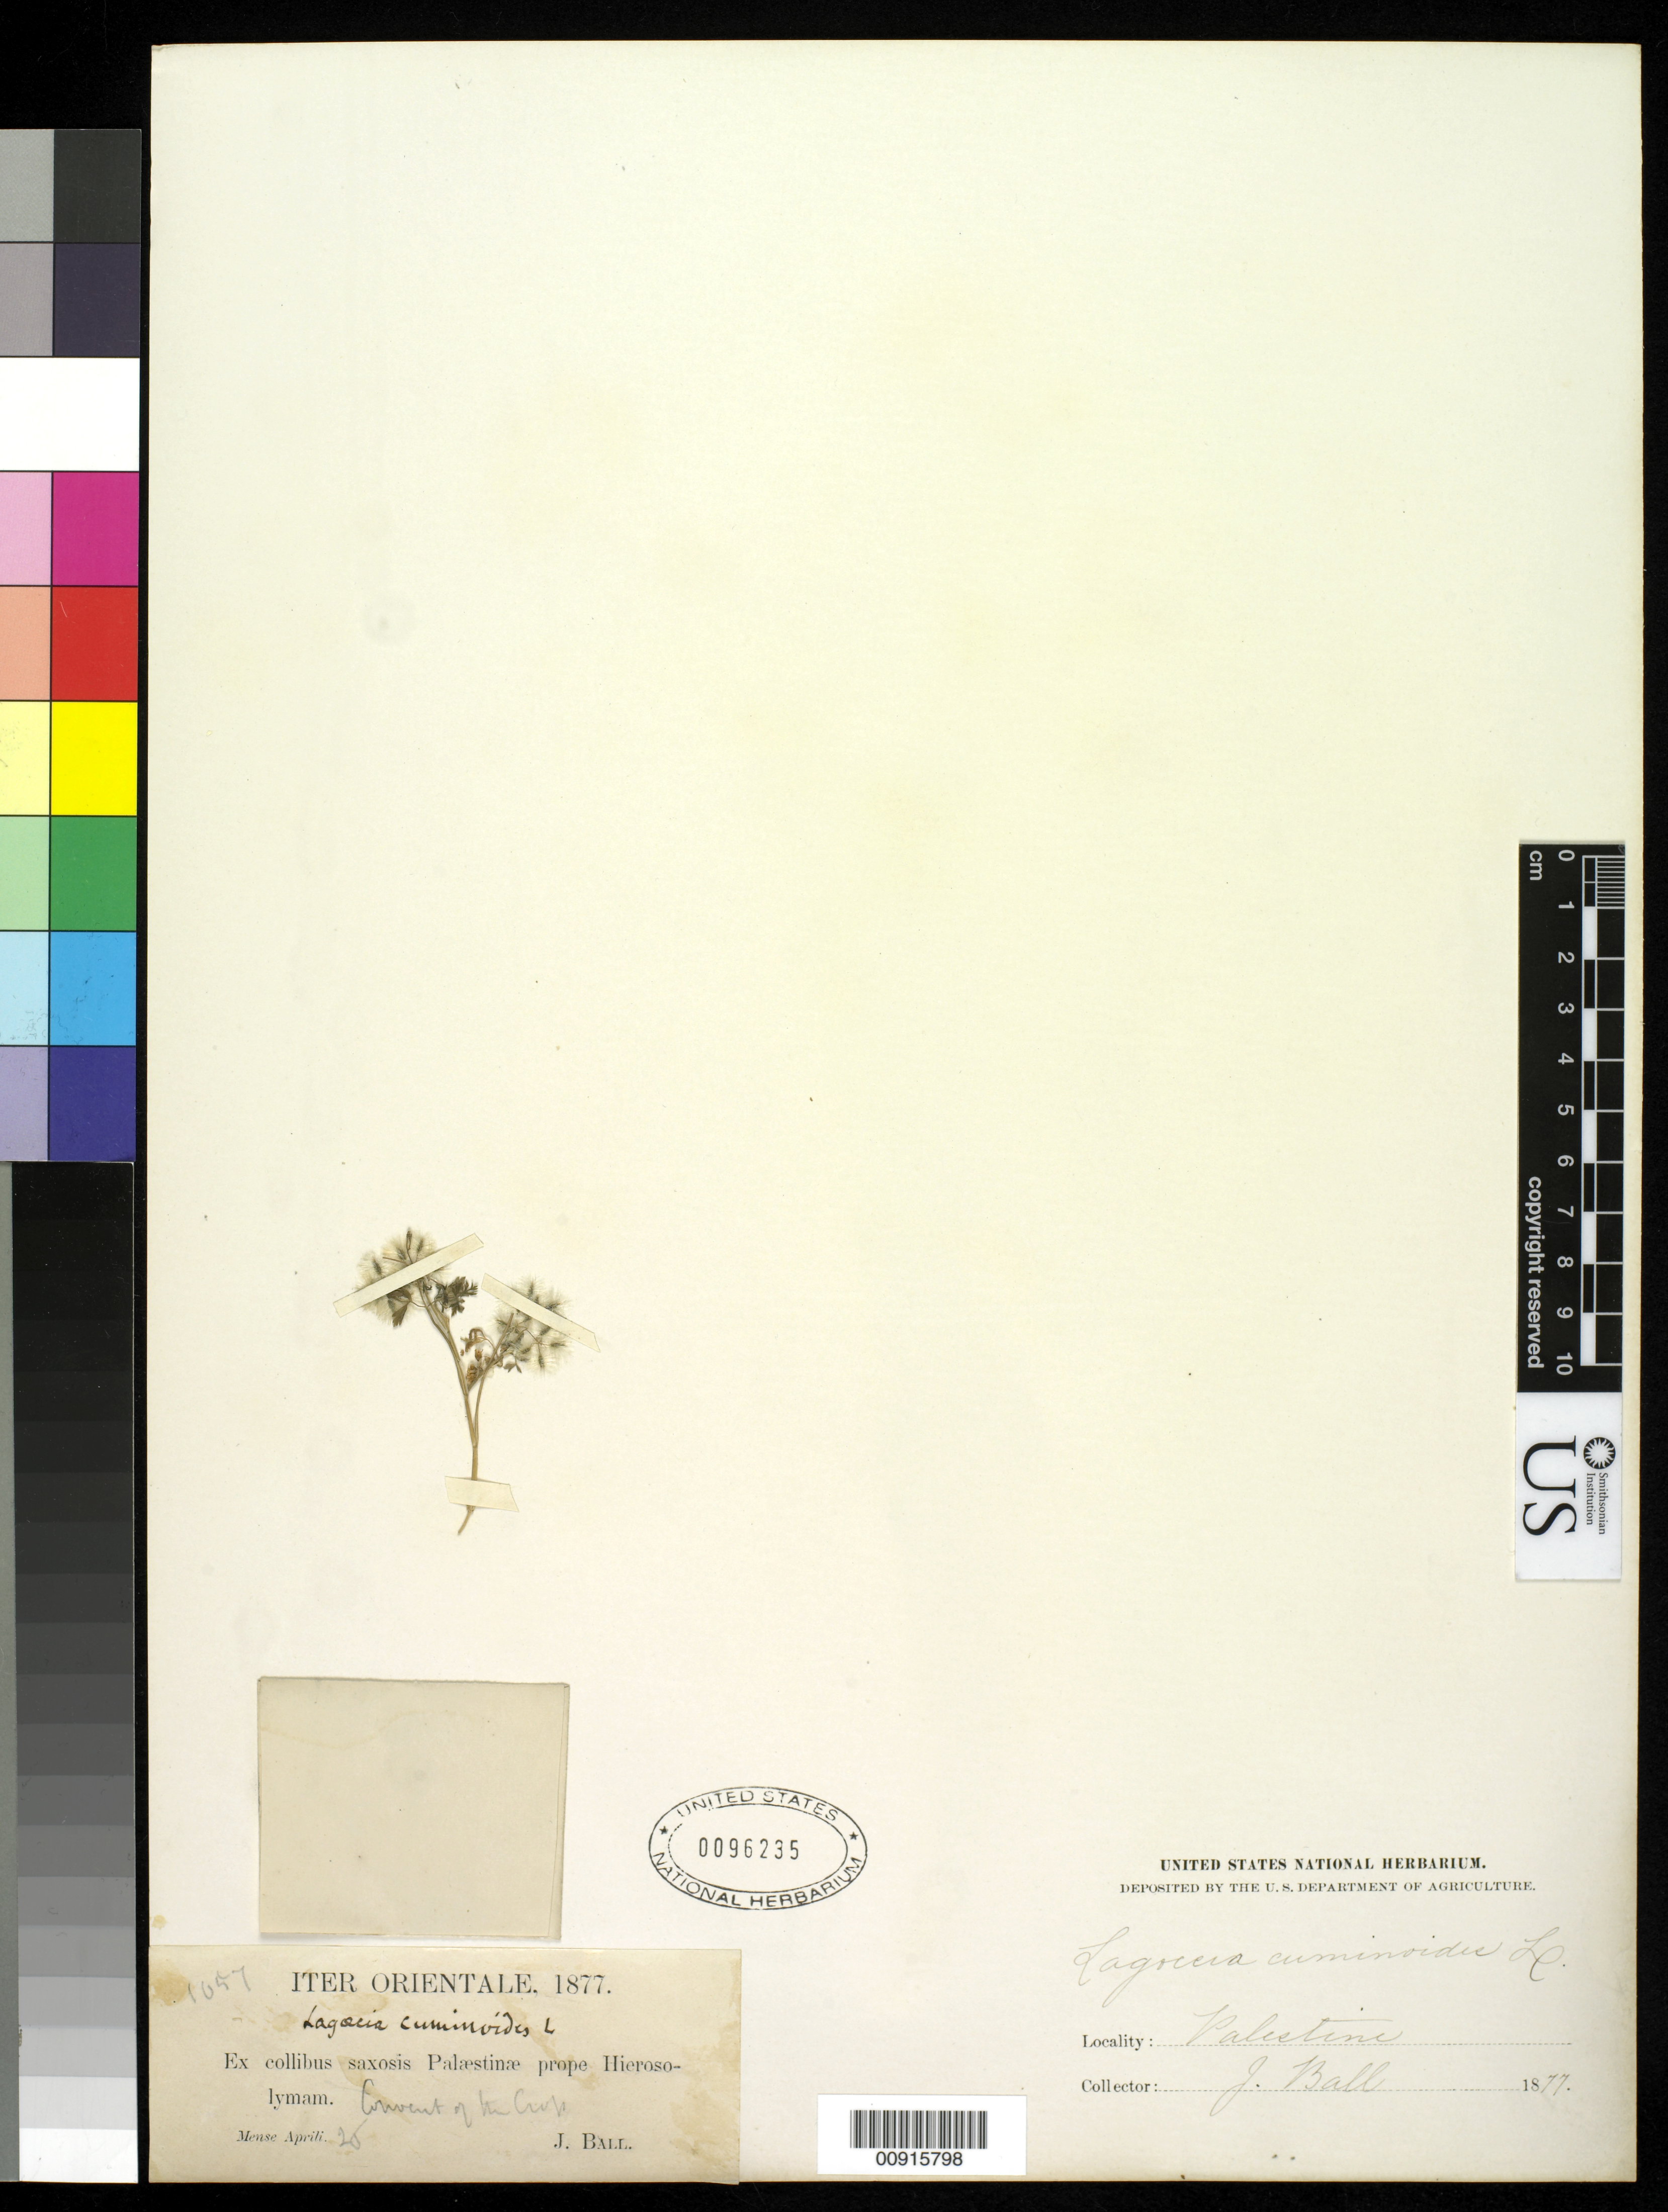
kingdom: Plantae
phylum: Tracheophyta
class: Magnoliopsida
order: Apiales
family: Apiaceae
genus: Lagoecia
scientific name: Lagoecia cuminoides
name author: L.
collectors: J. Ball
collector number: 1057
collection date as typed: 26 Apr 1877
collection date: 1877-04-26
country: Israel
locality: Ex collibus saxosis Palaestinae prope Hierosolymam [Jerusalem] Convent of M. Crop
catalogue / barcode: US 96235